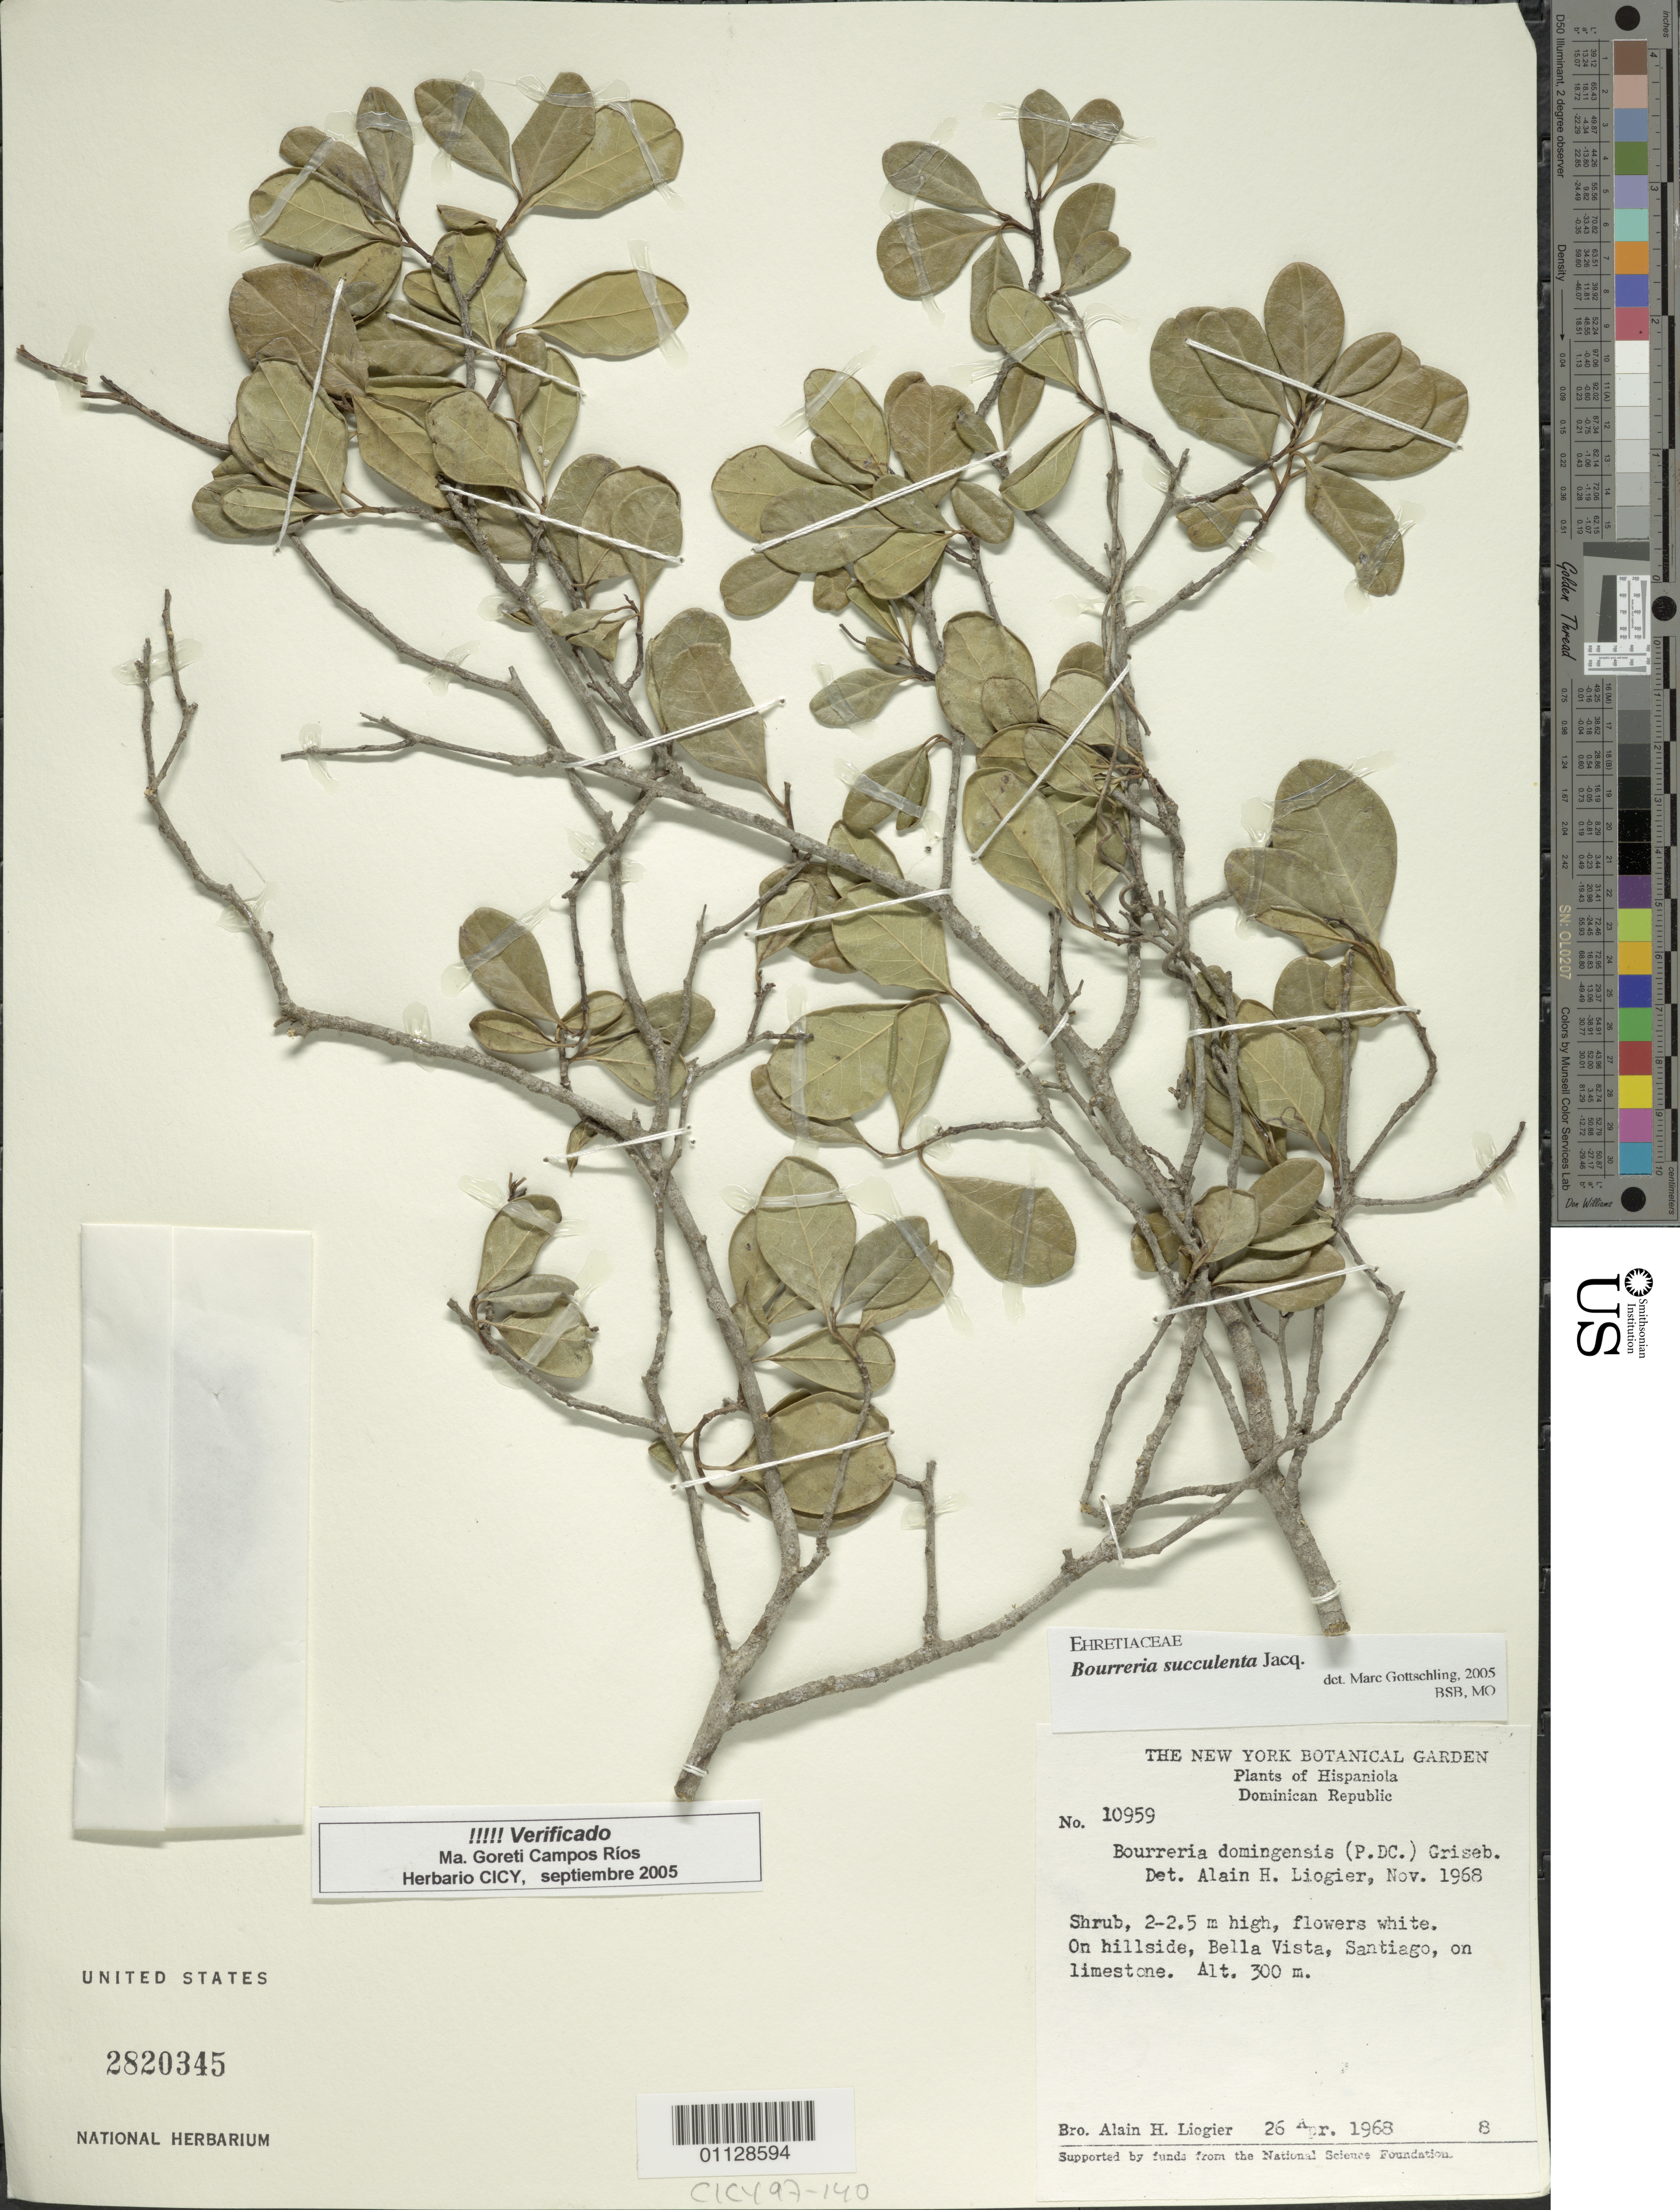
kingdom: Plantae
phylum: Tracheophyta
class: Magnoliopsida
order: Boraginales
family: Ehretiaceae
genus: Bourreria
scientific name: Bourreria succulenta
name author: Jacq.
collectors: A. H. Liogier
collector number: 10959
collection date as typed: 26 Apr 1968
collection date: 1968-04-26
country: Dominican Republic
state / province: Santiago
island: Hispaniola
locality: On hillside, Bella Vista, Santiago, on limestone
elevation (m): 300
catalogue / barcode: US 2820345